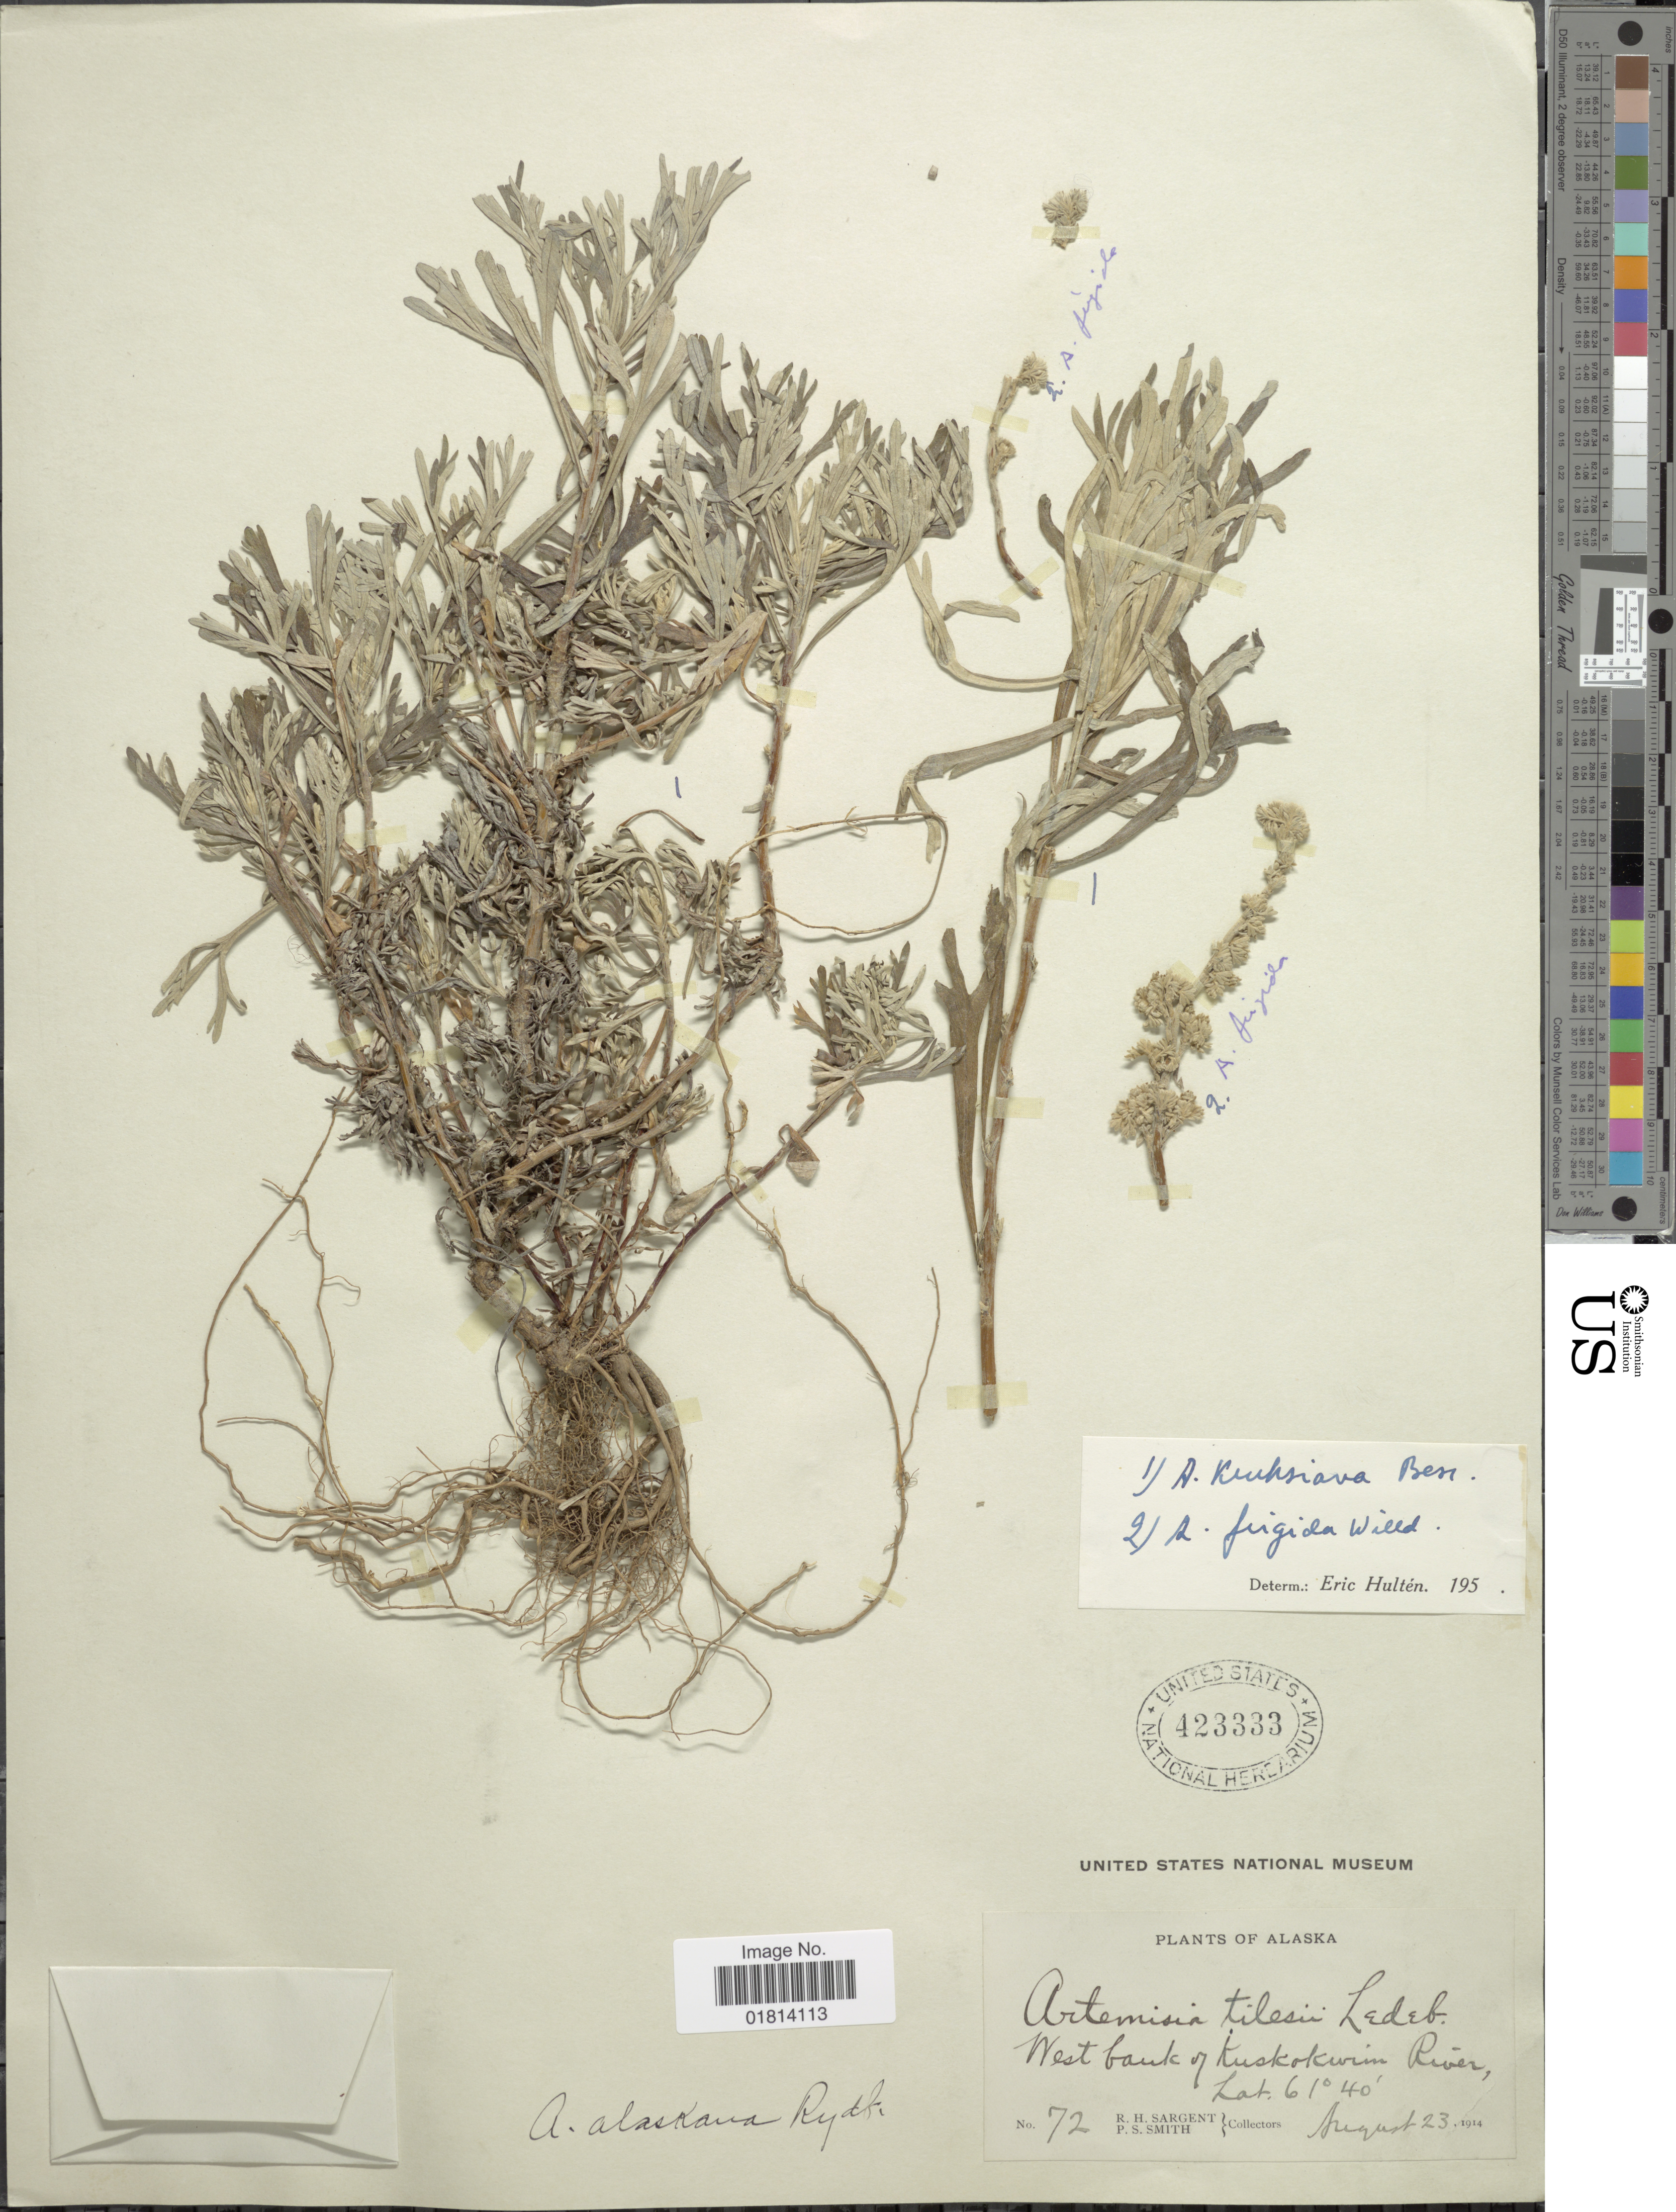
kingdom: Plantae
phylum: Tracheophyta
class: Magnoliopsida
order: Asterales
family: Asteraceae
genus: Artemisia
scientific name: Artemisia alaskana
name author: Rydb.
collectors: R. Sargent & P. Smith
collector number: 72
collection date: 1914-08-23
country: United States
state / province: Alaska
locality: West bank of Kuskokwim River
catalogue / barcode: US 423333